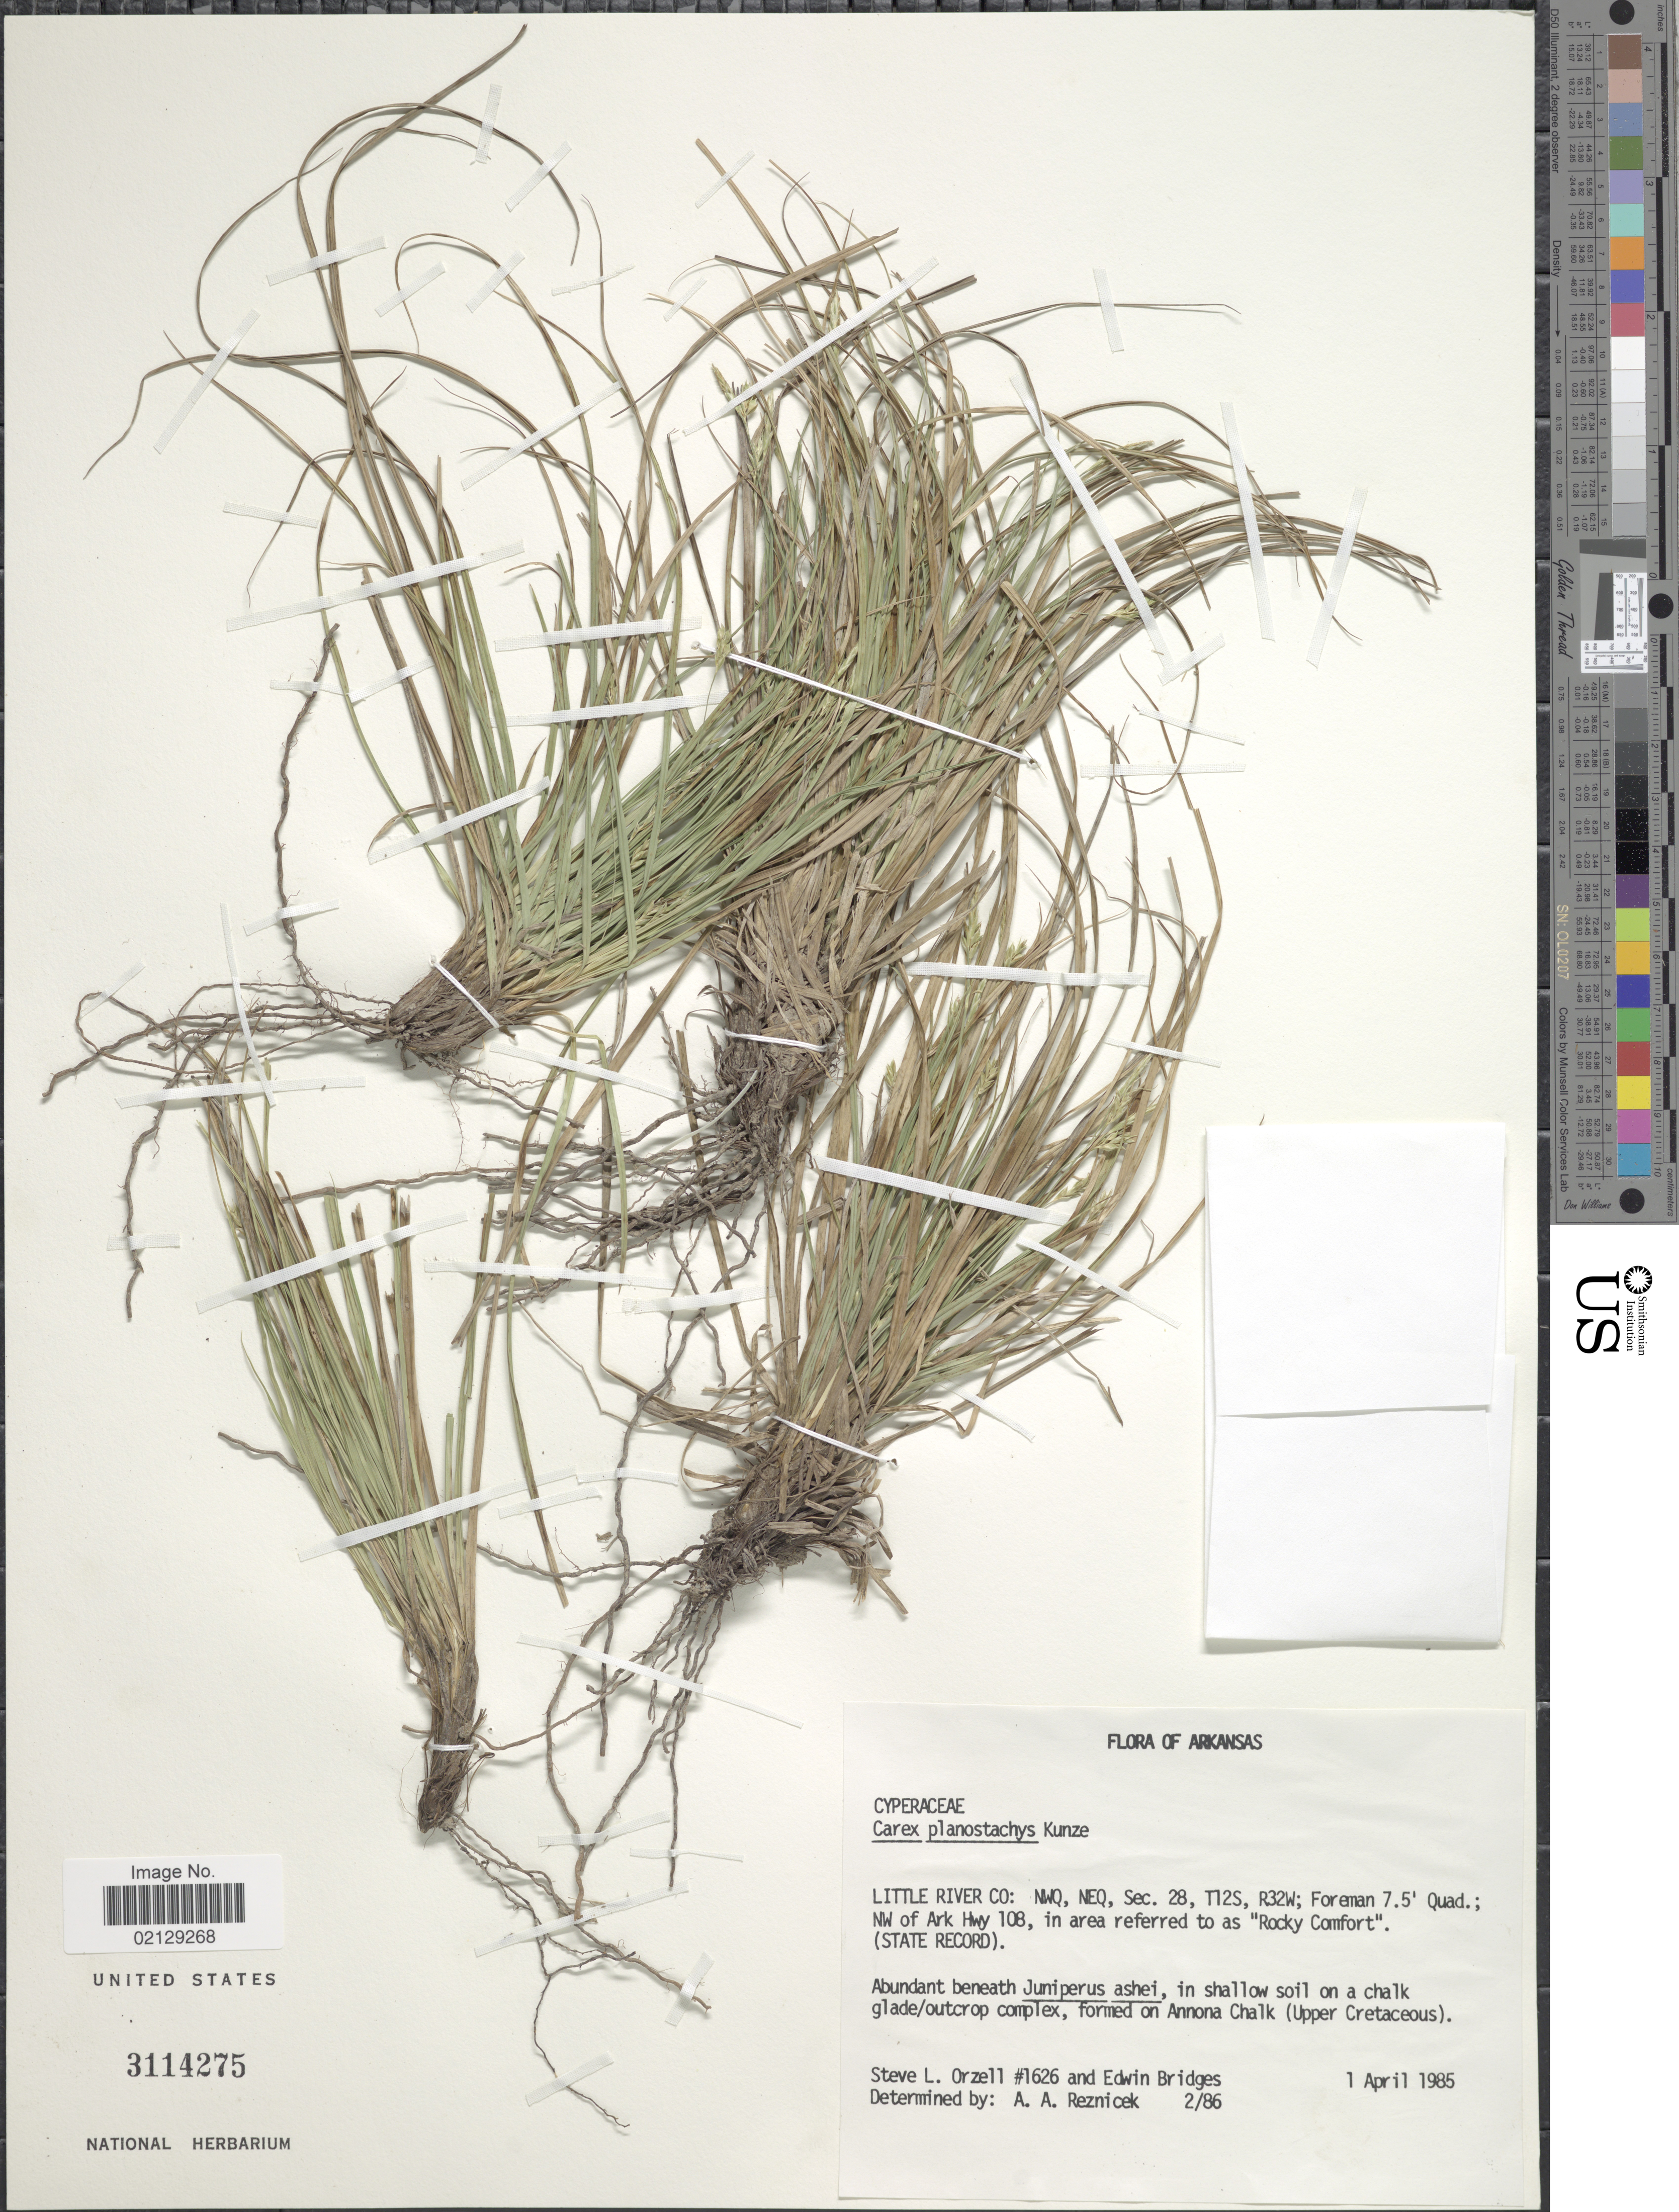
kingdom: Plantae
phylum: Tracheophyta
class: Liliopsida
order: Poales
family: Cyperaceae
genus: Carex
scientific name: Carex planostachys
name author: Kunze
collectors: S. Orzell & E. Bridges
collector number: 2/86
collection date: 1985-04-01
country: United States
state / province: Arkansas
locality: Little River Co.: NWQ, NEQ, Sec. 28, T12S, R32W; Foreman 7.5 quad/: NW of Ark Hwy 108, in area reffered to as Rocky Comfort (State Record)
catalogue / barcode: US 3114275